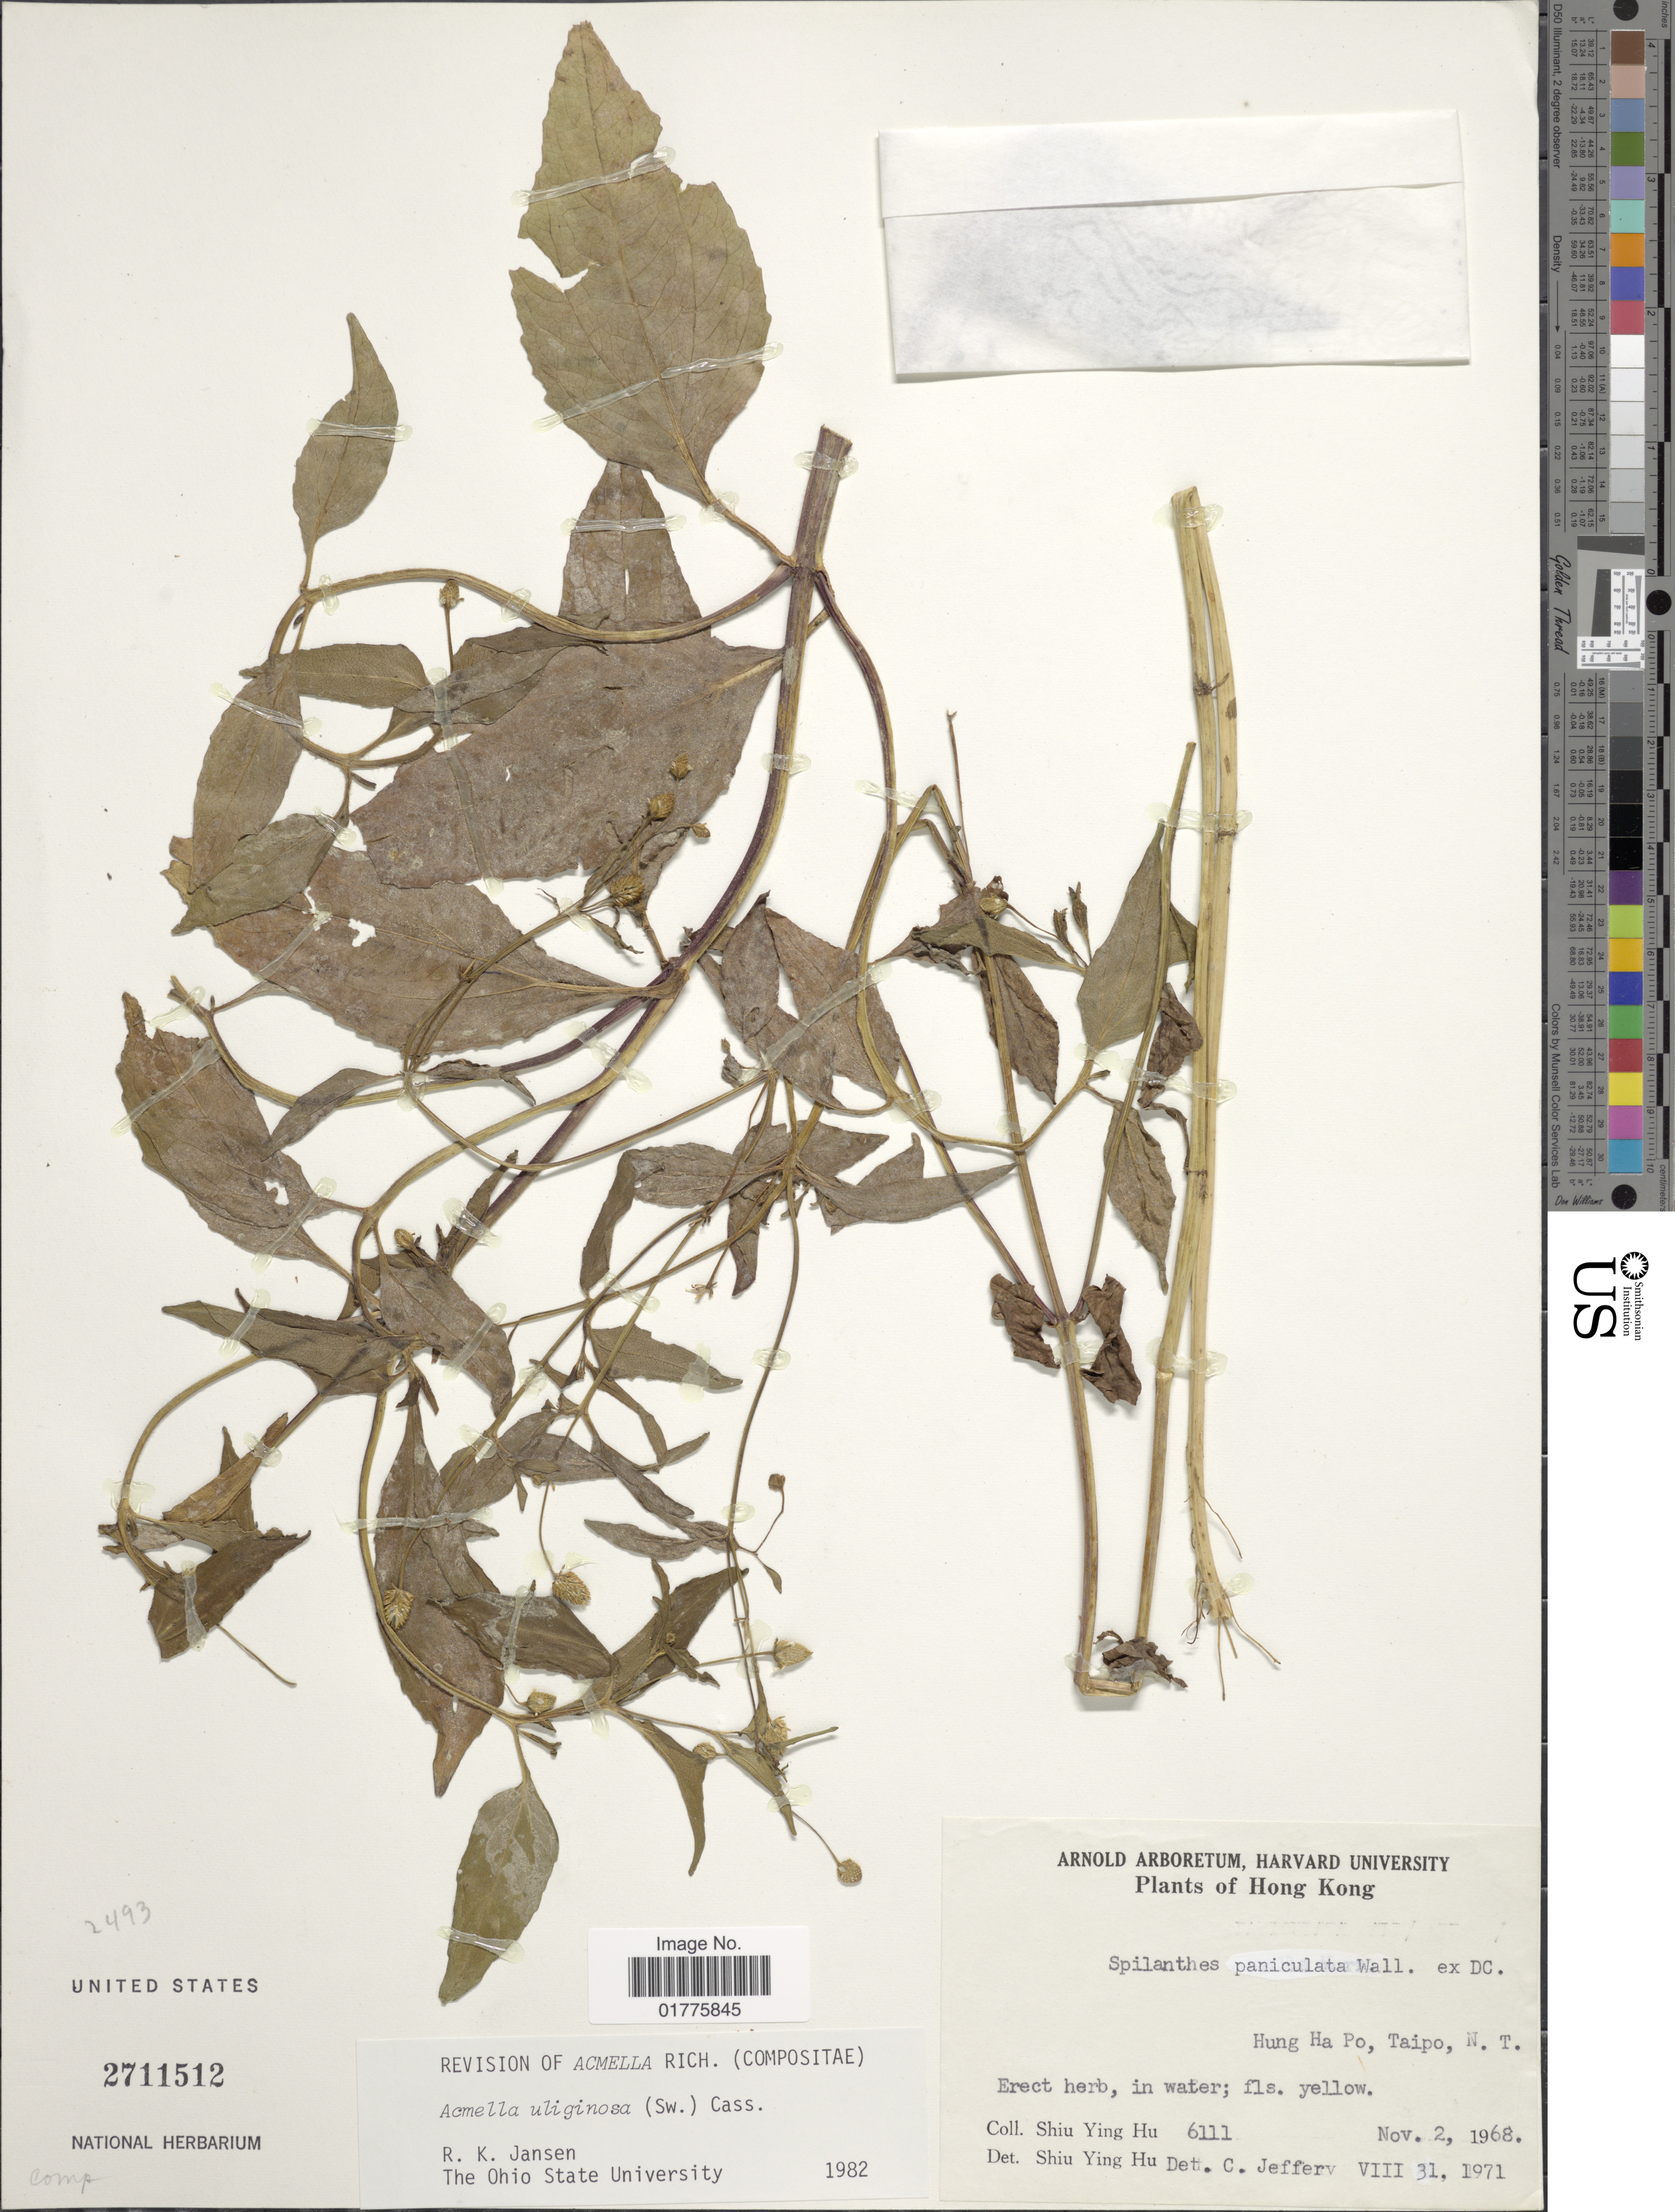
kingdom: Plantae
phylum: Tracheophyta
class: Magnoliopsida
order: Asterales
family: Asteraceae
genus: Acmella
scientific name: Acmella uliginosa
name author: (Sw.) Cass.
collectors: S. Y. Hu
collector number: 6111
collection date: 1968-11-02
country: China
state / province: Hong Kong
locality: Hung Ha Po, Taipo, N. T.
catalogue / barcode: US 2711512